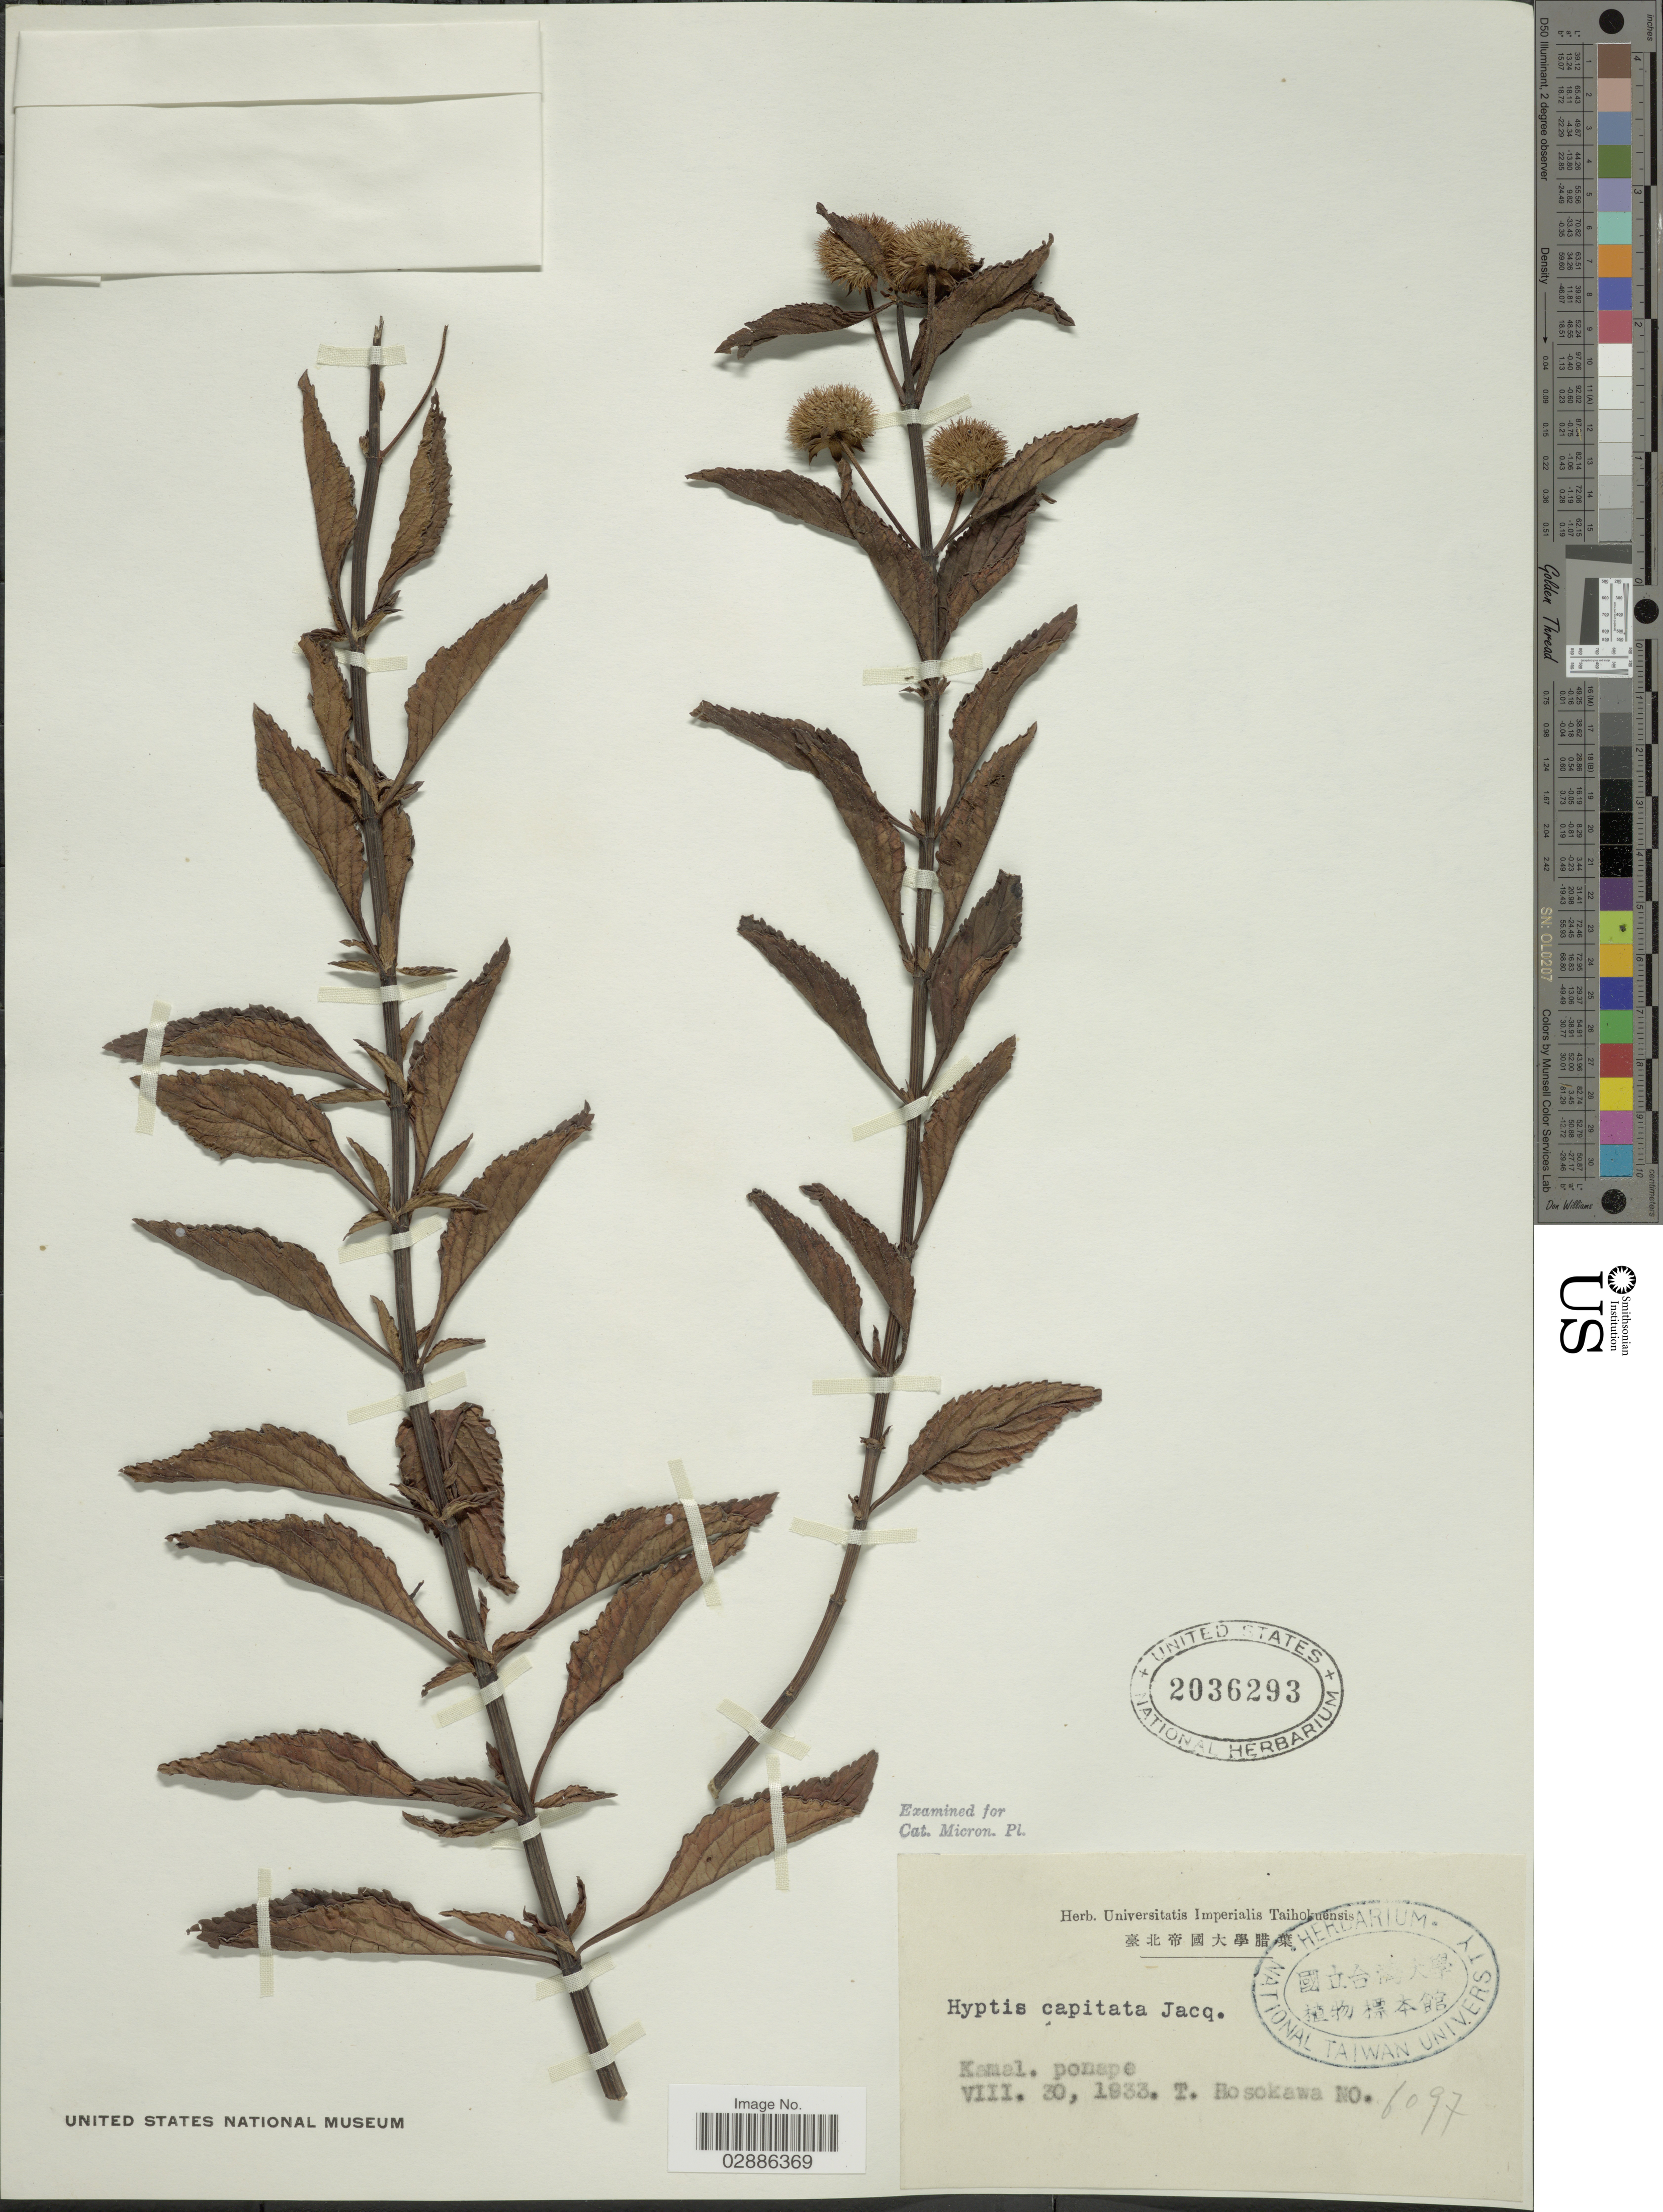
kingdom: Plantae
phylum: Tracheophyta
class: Magnoliopsida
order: Lamiales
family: Lamiaceae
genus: Hyptis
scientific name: Hyptis capitata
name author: Jacq.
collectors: T. Hosokawa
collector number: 6097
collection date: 1933-08-30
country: Micronesia, Federated States of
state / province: Pohnpei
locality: Kamal, Ponape.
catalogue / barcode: US 2036293